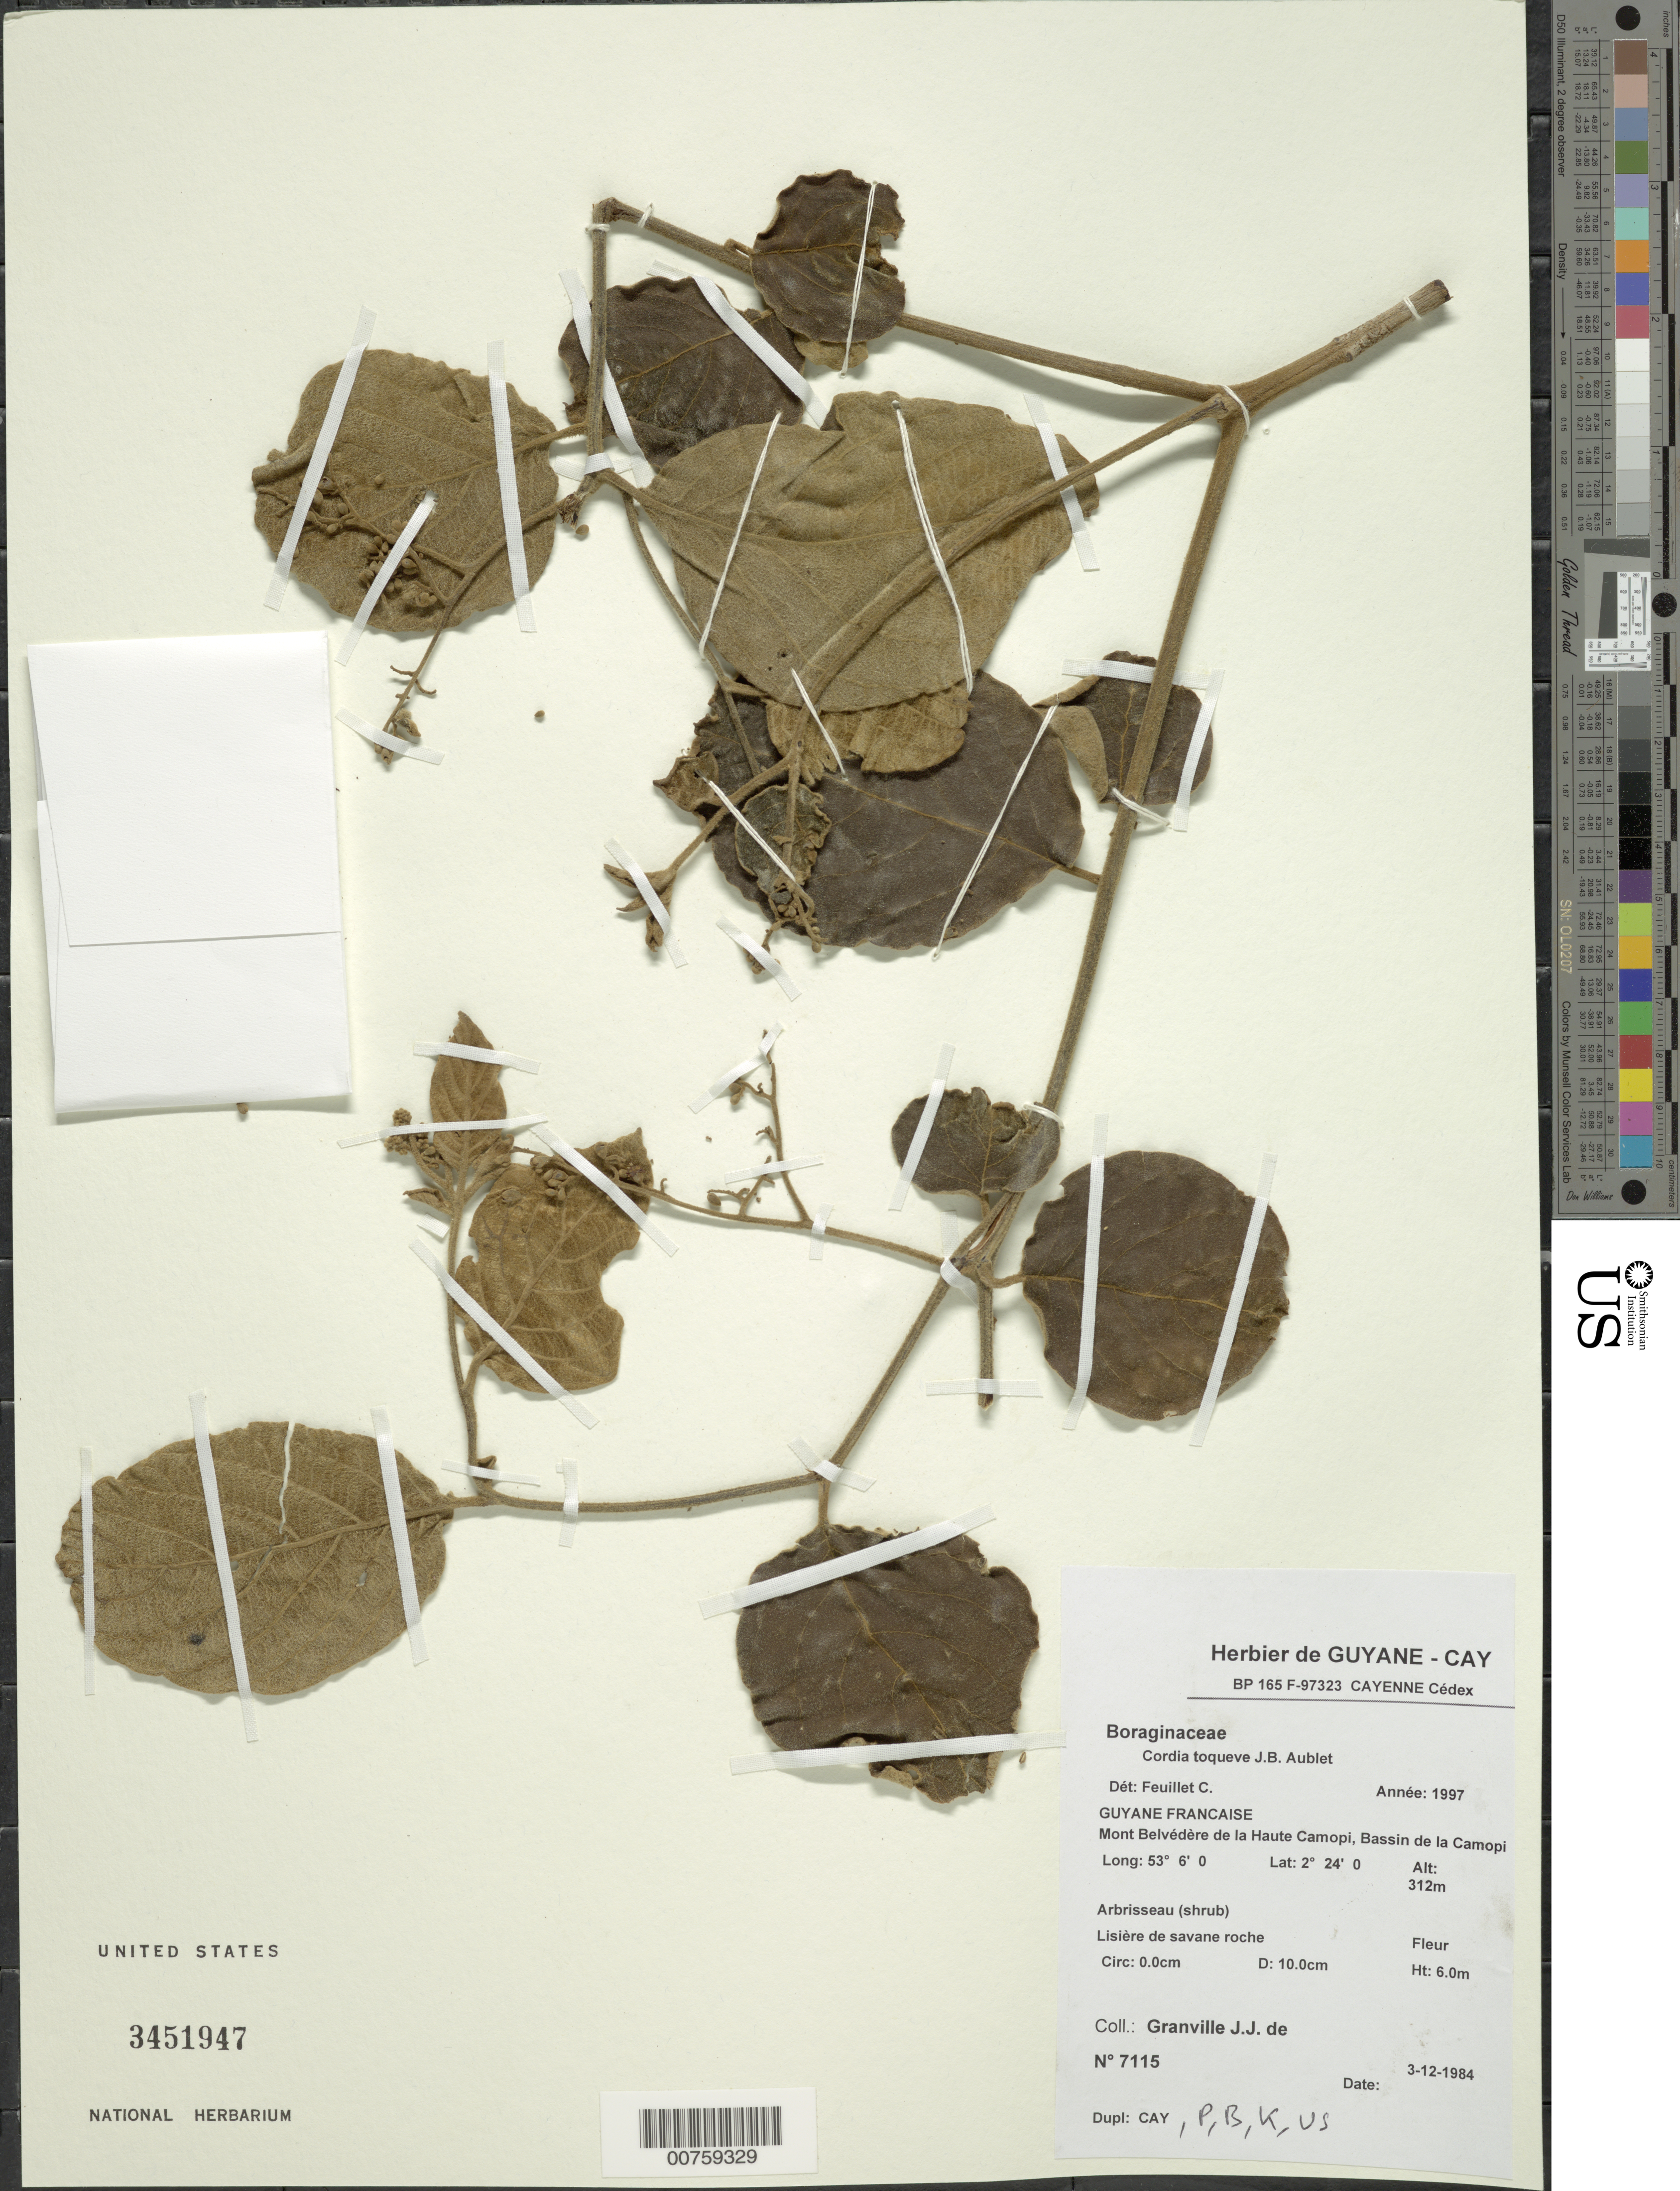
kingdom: Plantae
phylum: Tracheophyta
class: Magnoliopsida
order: Boraginales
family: Cordiaceae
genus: Cordia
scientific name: Cordia toqueve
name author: Aubl.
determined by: Feuillet, C.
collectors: J.-J. de Granville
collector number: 7115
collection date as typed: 3-Dec-84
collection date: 1984-12-03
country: French Guiana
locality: Mont Belvédère, haute Camopi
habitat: Lisière de savane roche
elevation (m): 312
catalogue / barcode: US 3451947